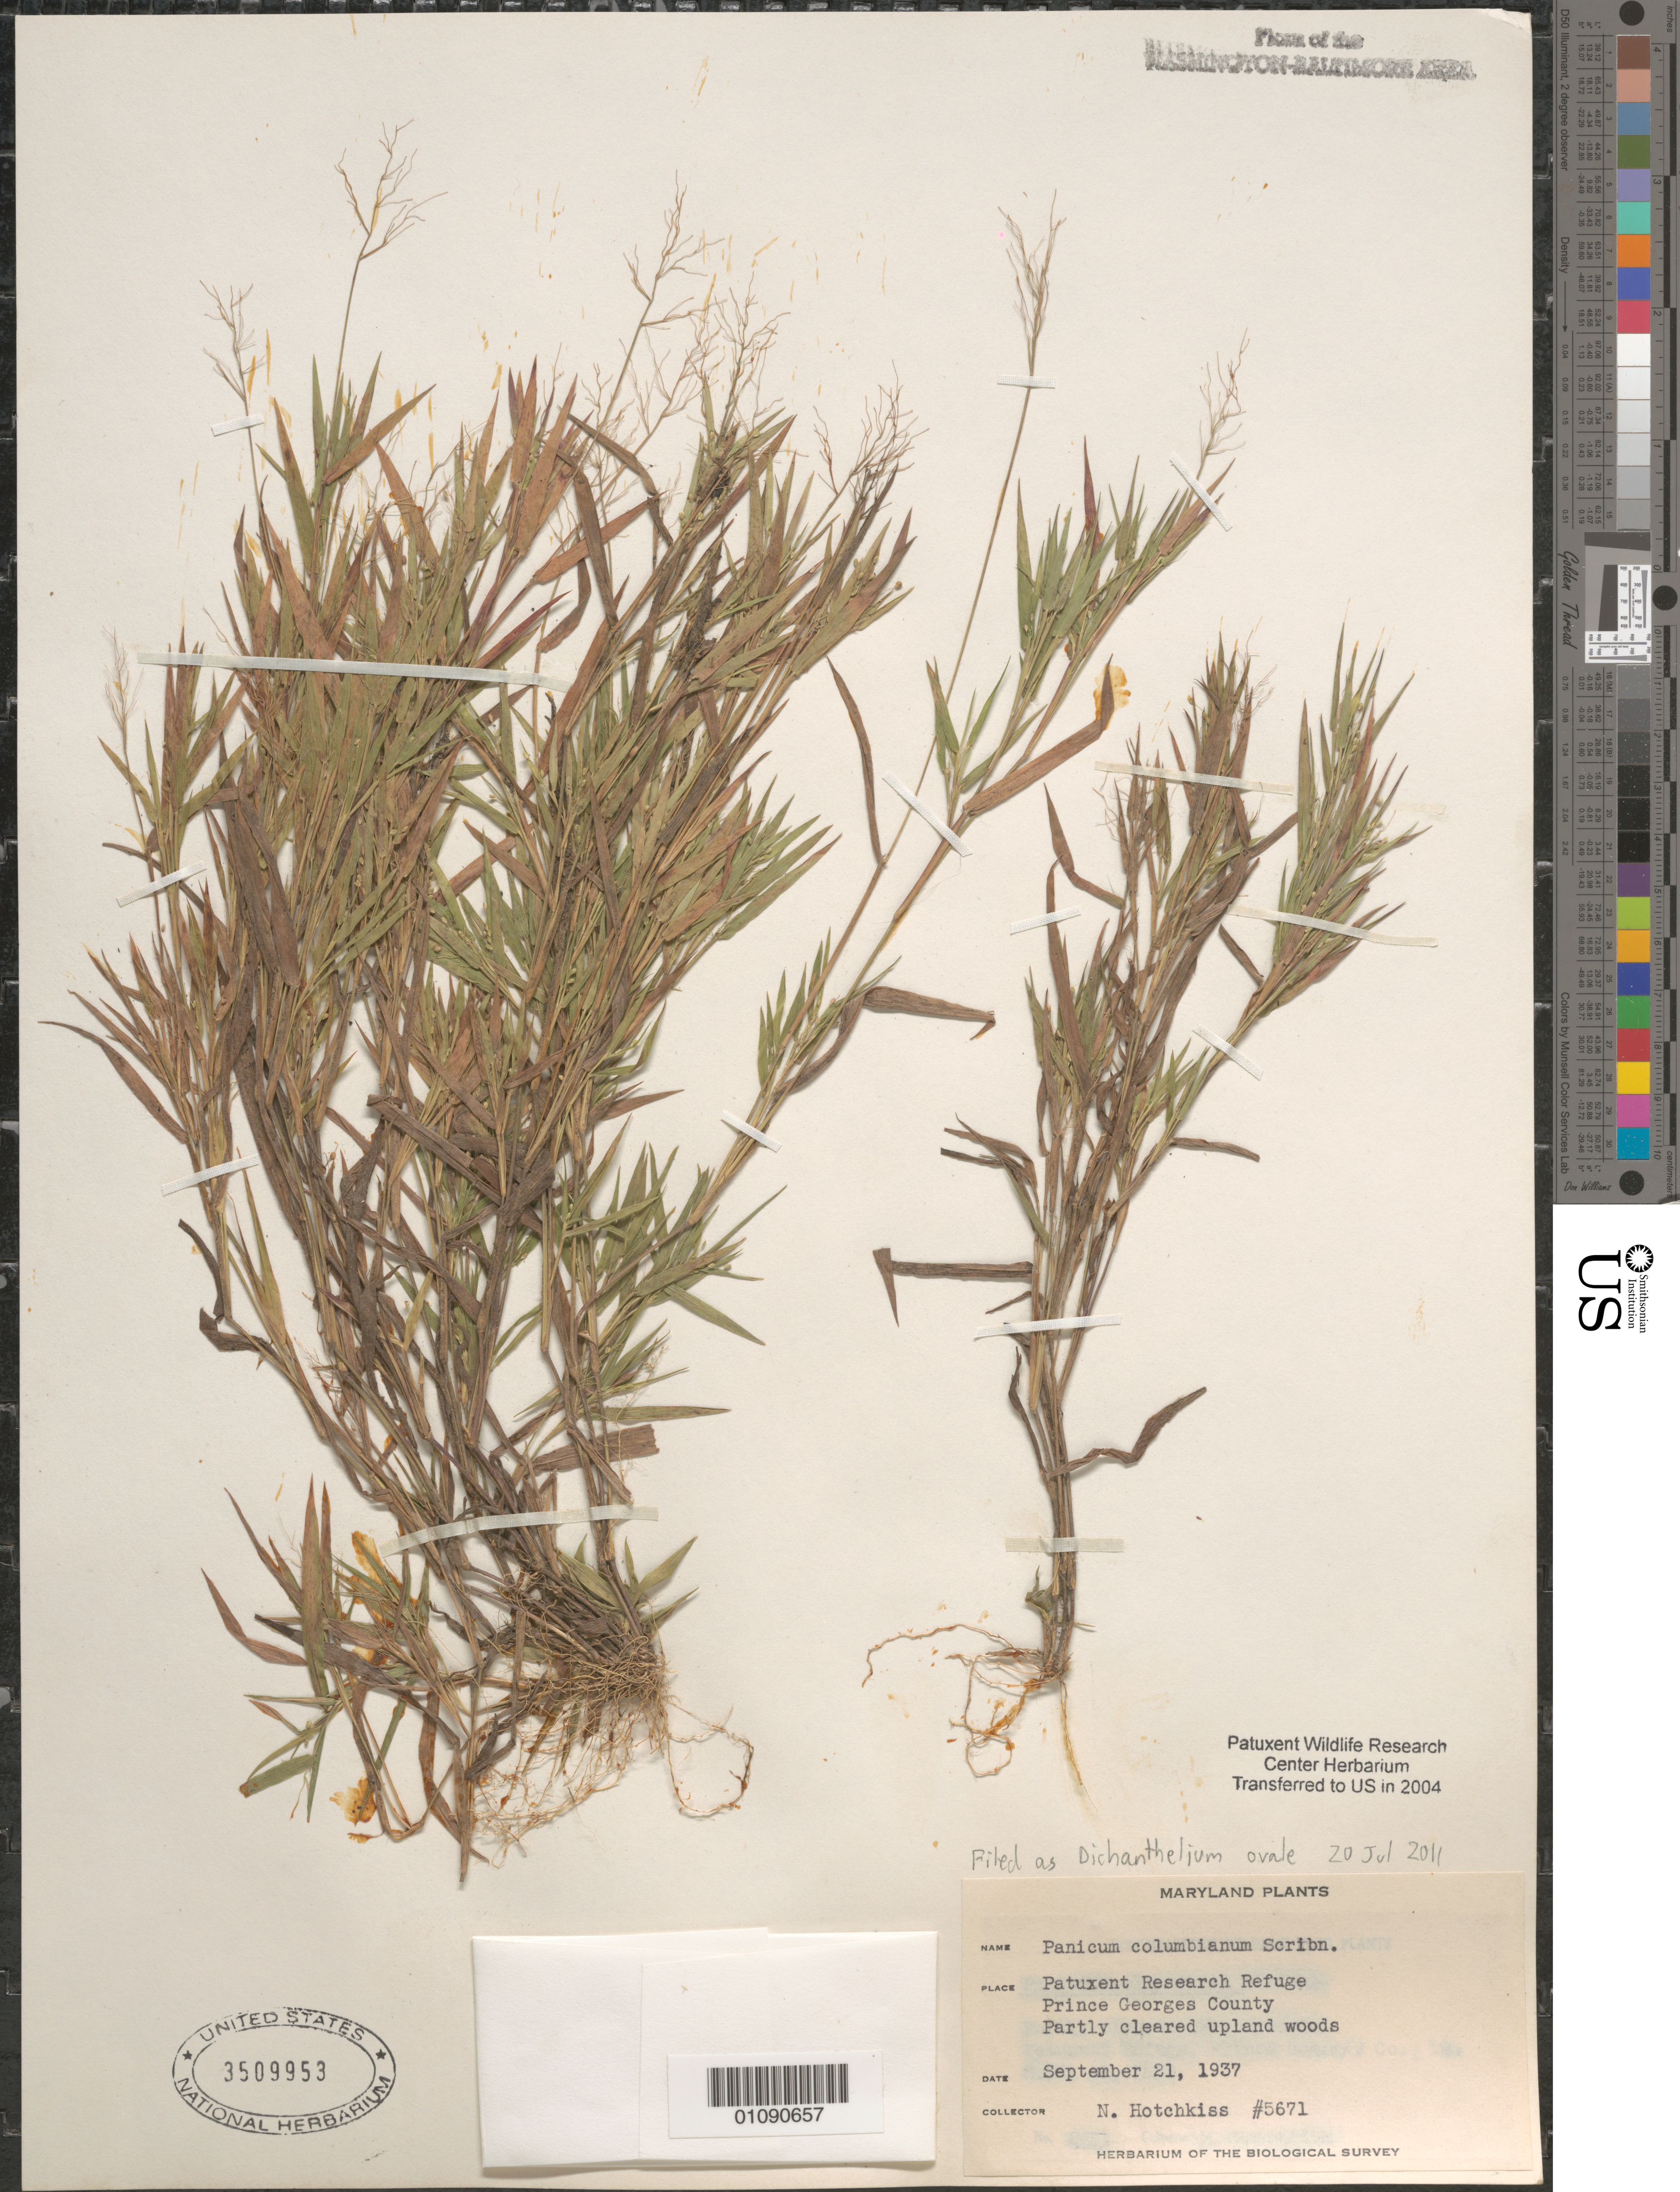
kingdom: Plantae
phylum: Tracheophyta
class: Liliopsida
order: Poales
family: Poaceae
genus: Dichanthelium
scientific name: Dichanthelium ovale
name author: (Elliott) Gould & C.A. Clark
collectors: N. Hotchkiss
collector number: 5671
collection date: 1937-09-21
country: United States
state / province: Maryland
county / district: Prince George's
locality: Patuxent Wildlife Refuge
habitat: Partly cleared upland woods.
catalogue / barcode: US 3509953